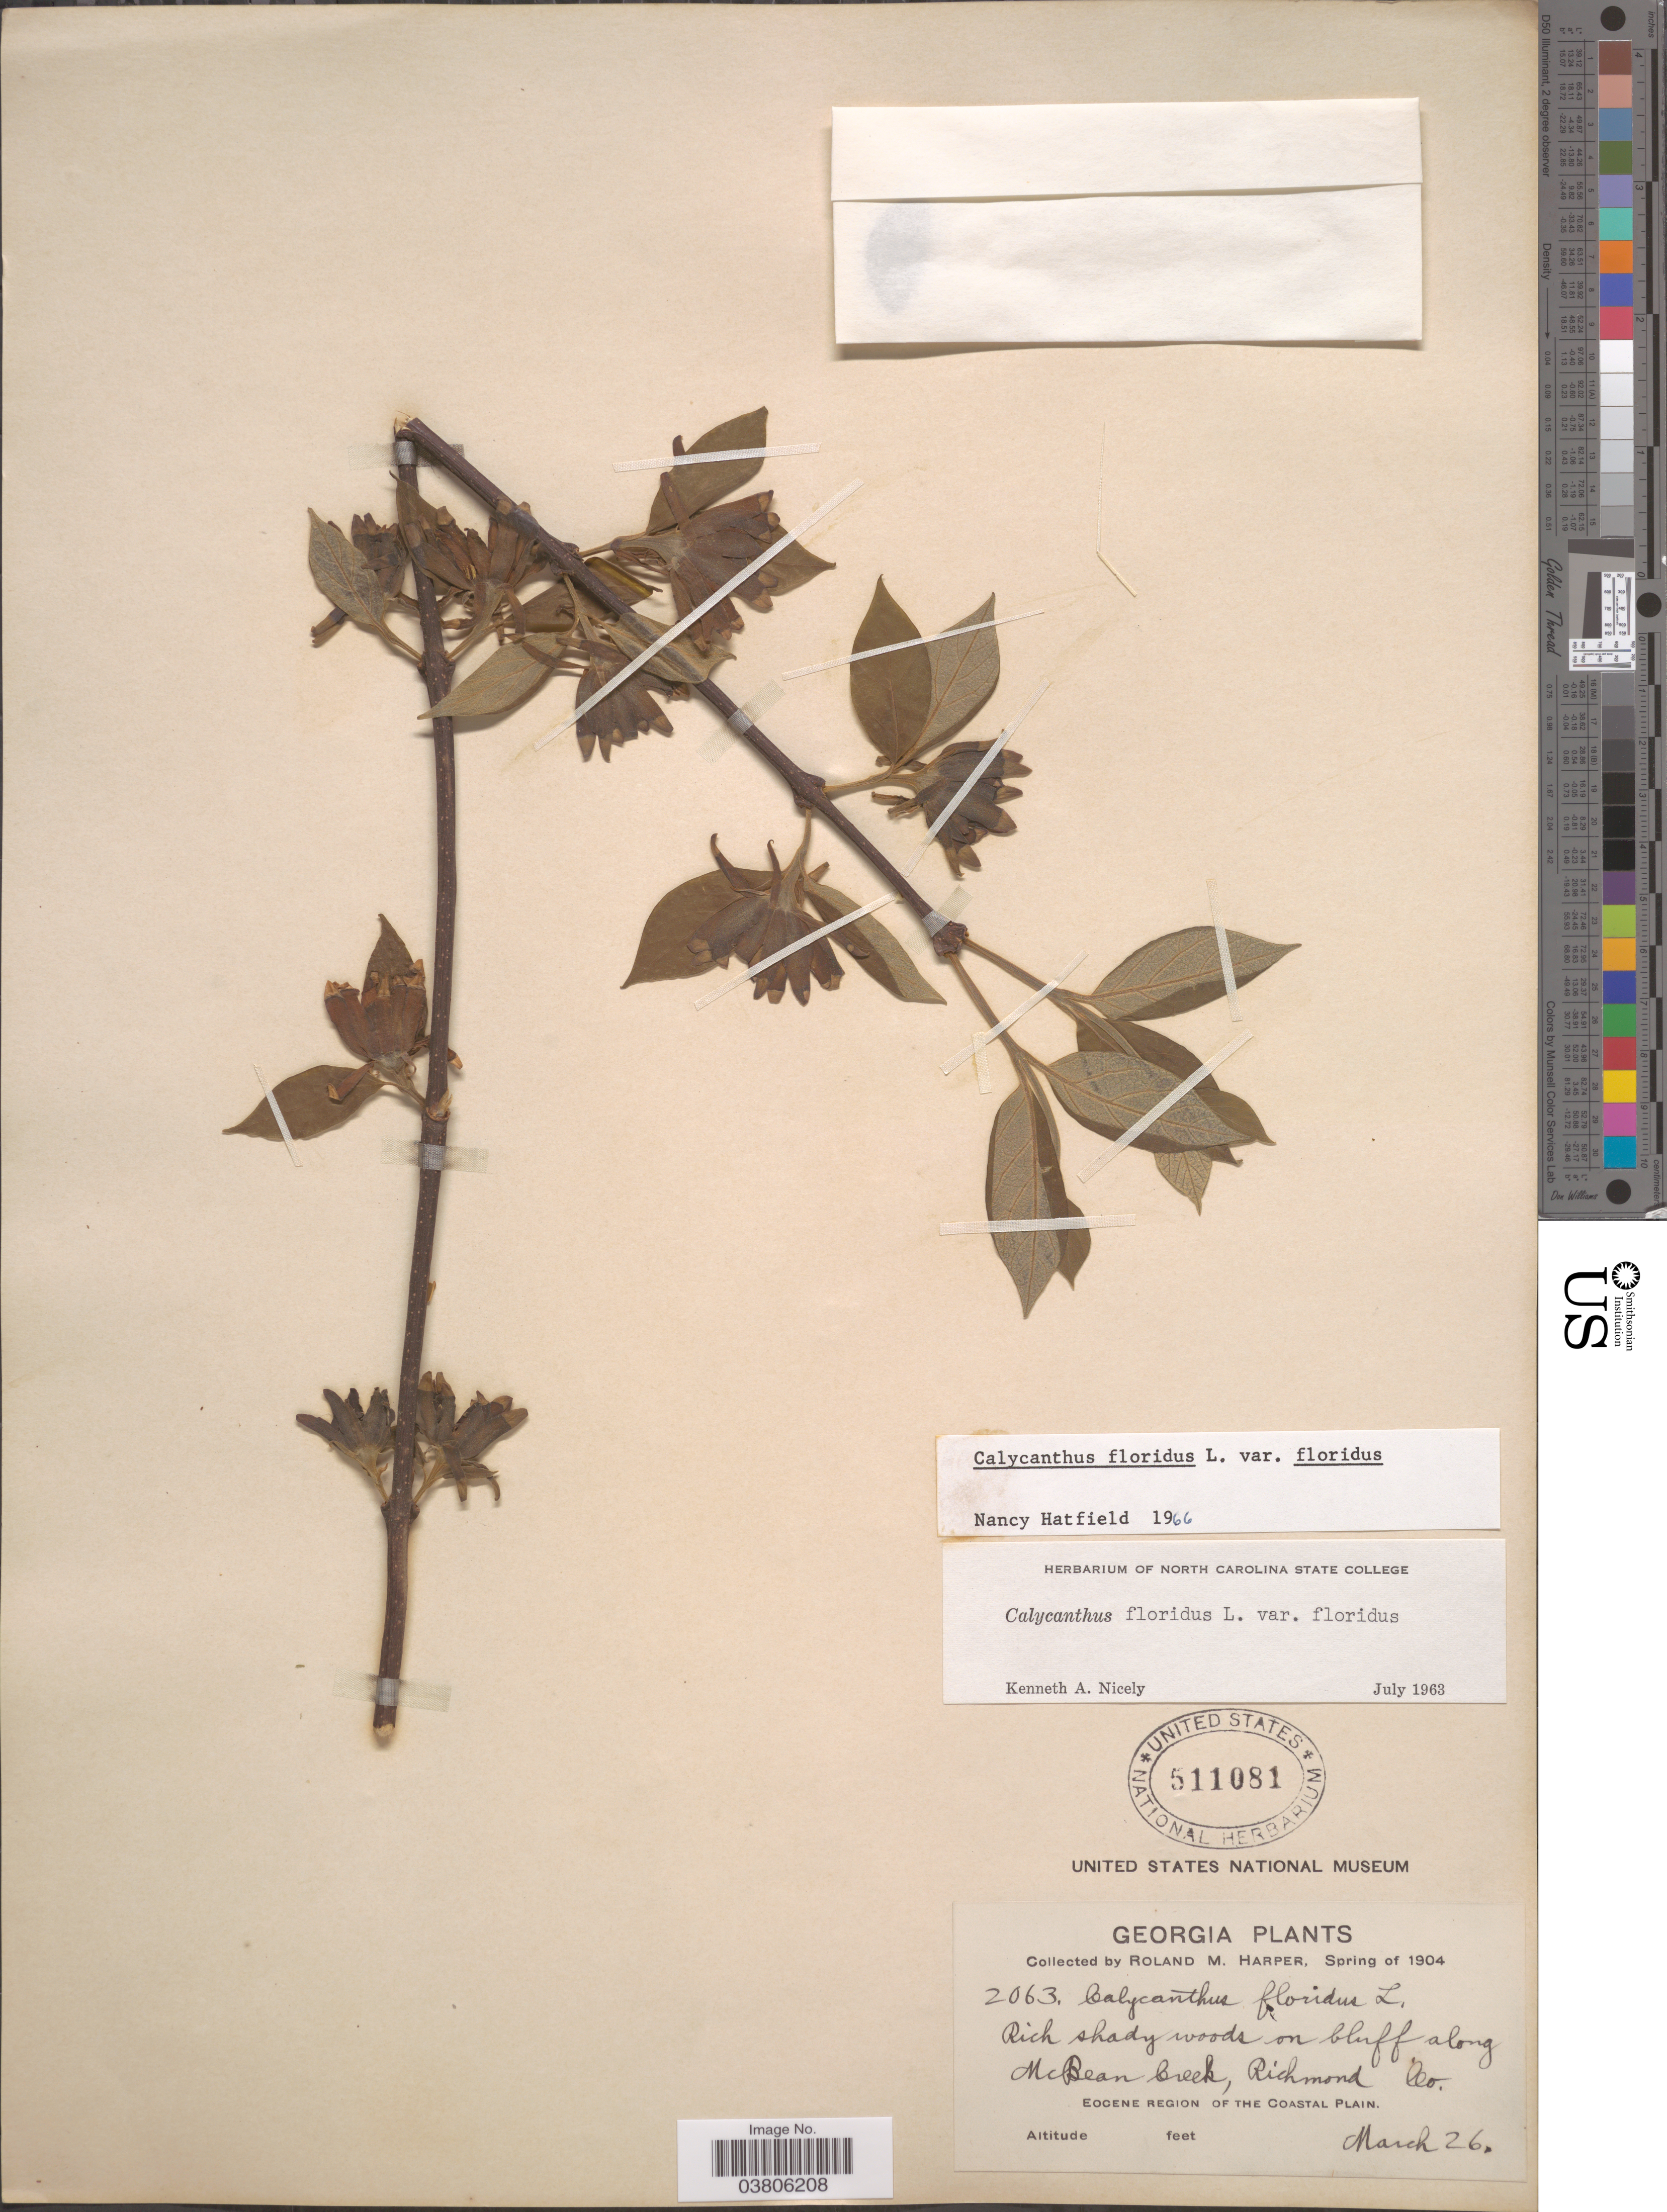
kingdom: Plantae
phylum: Tracheophyta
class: Magnoliopsida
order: Laurales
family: Calycanthaceae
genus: Calycanthus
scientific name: Calycanthus floridus var. floridus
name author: L.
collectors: R. M. Harper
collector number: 2063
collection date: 1904-03-26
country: United States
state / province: Georgia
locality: On bluff along McBean Creek, Richmond Co. Eocene Region of the Coastal Plain.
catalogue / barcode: US 511081